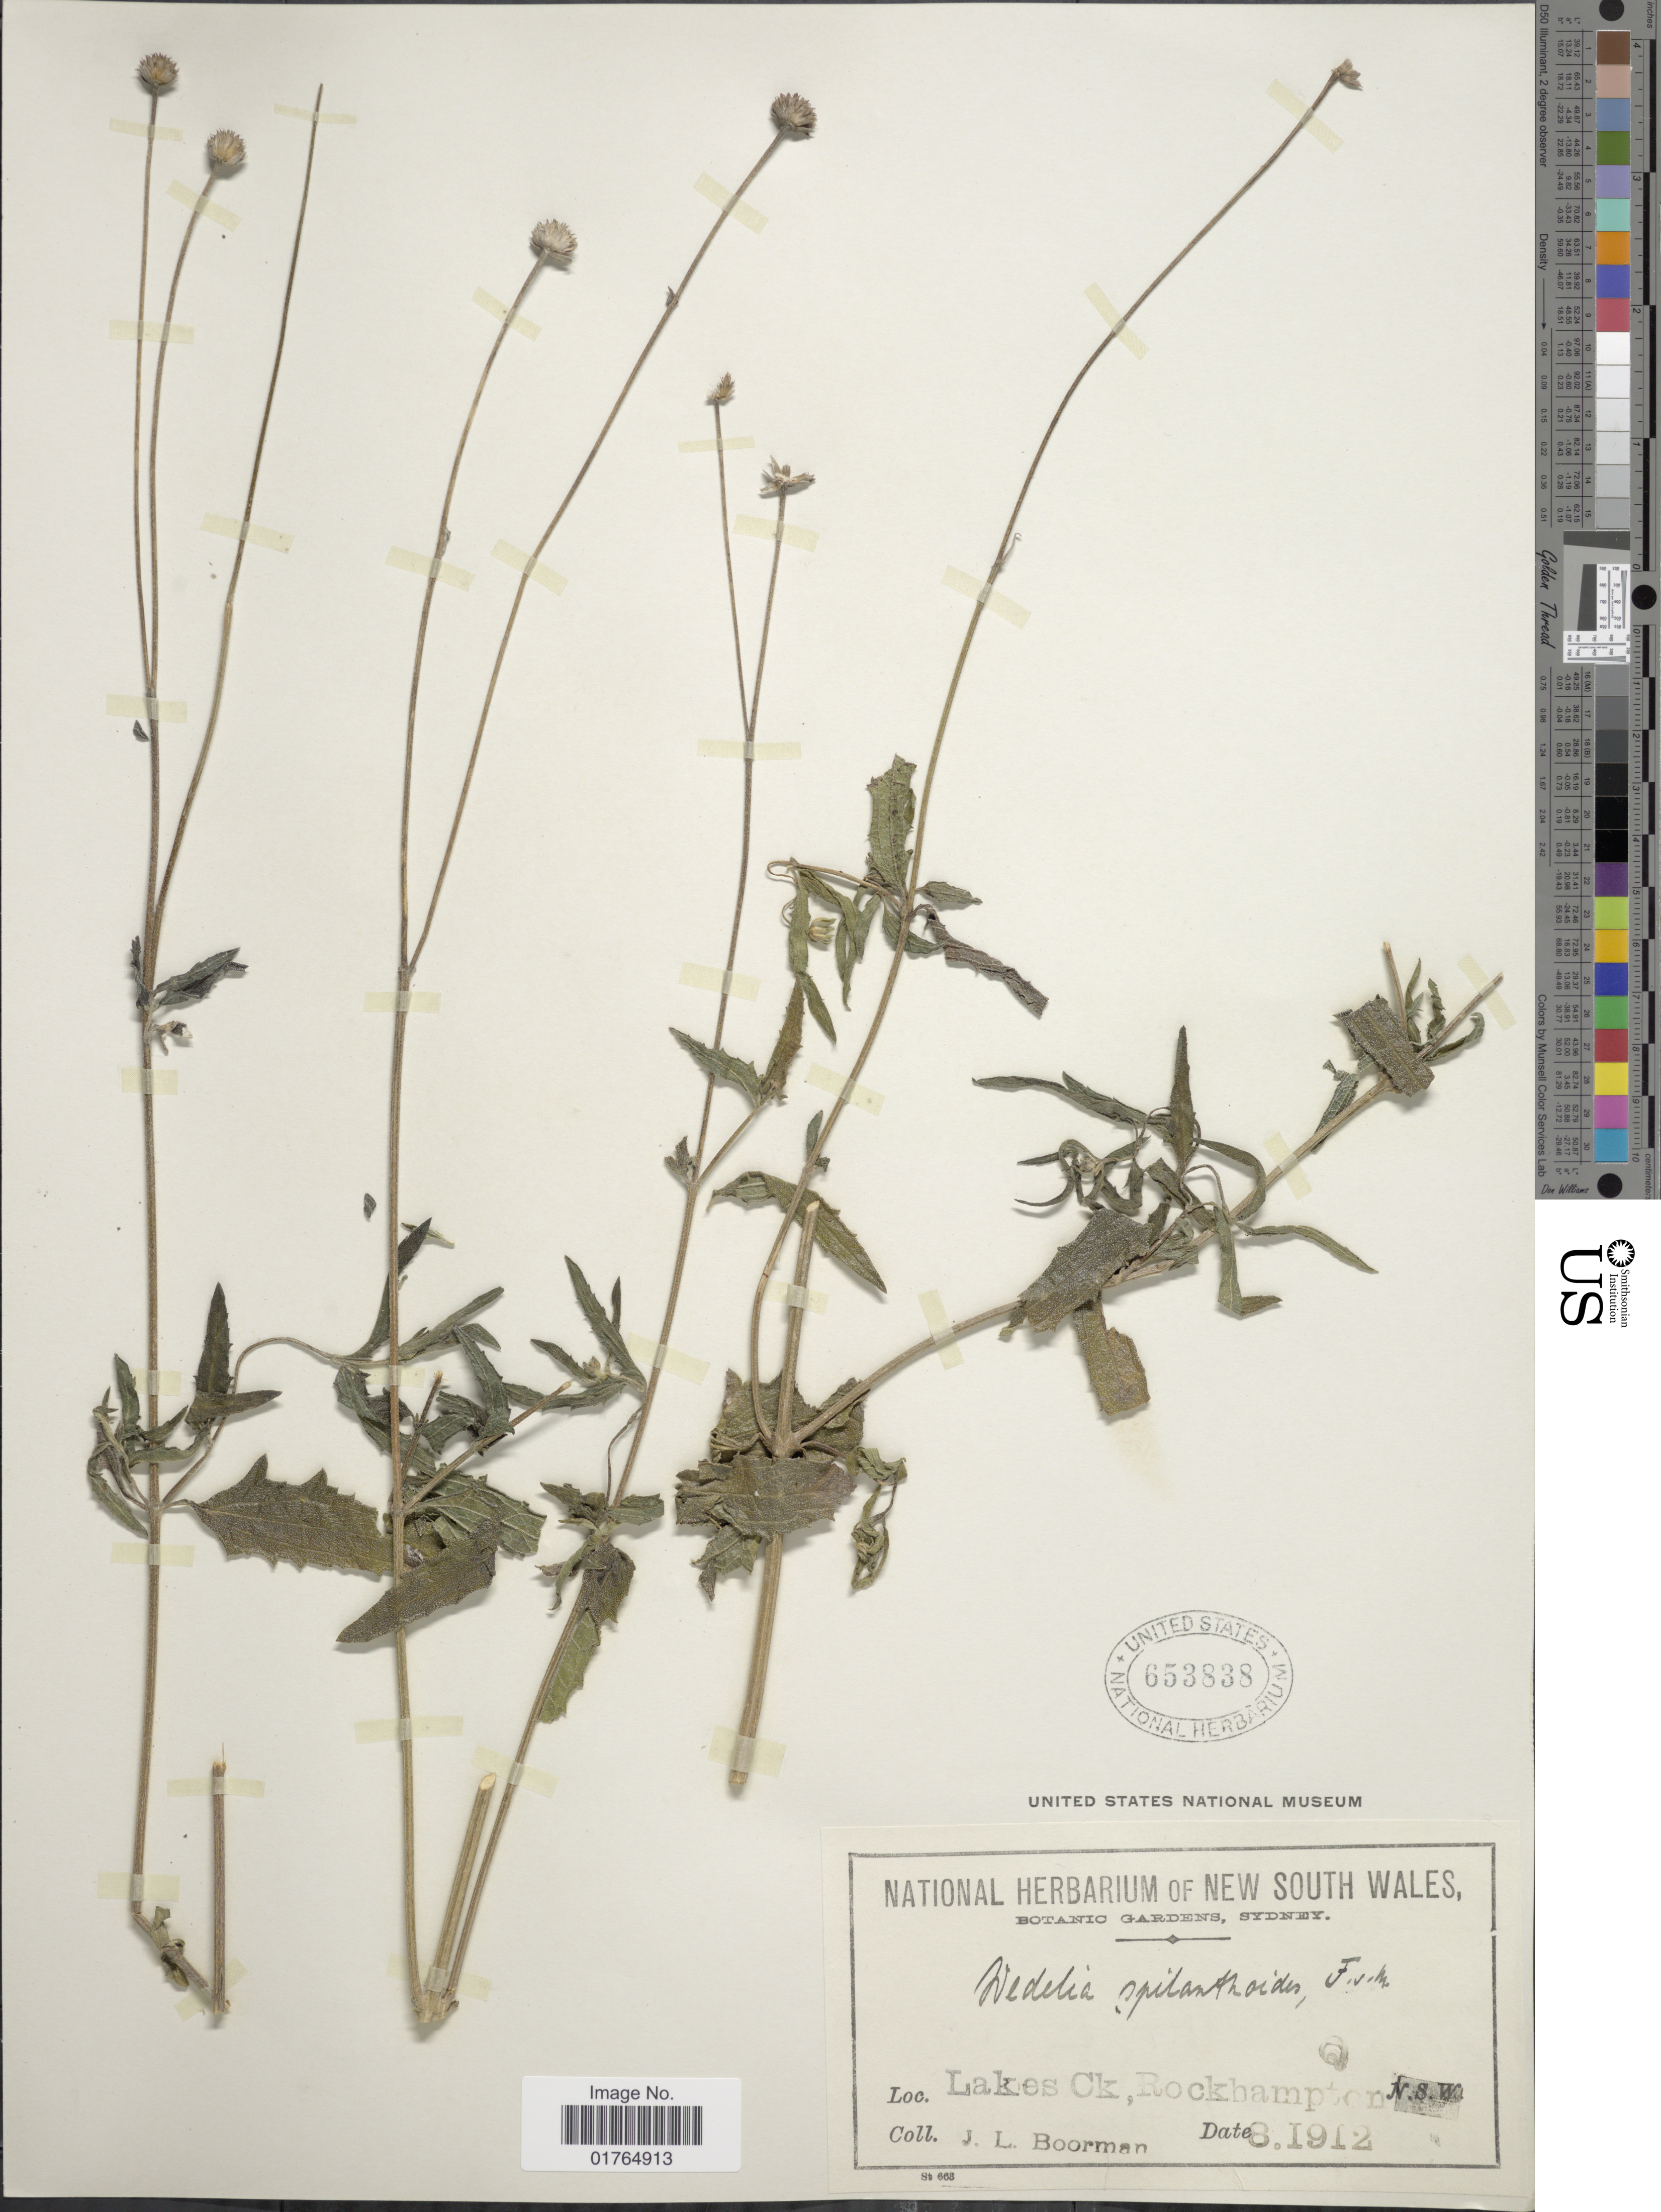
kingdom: Plantae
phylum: Tracheophyta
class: Magnoliopsida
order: Asterales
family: Asteraceae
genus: Wedelia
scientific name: Wedelia spilanthoides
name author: F. Muell.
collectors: J. Boorman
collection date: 1912-08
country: Australia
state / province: New South Wales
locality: Lakes Ck, Rockhampton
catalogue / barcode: US 653838